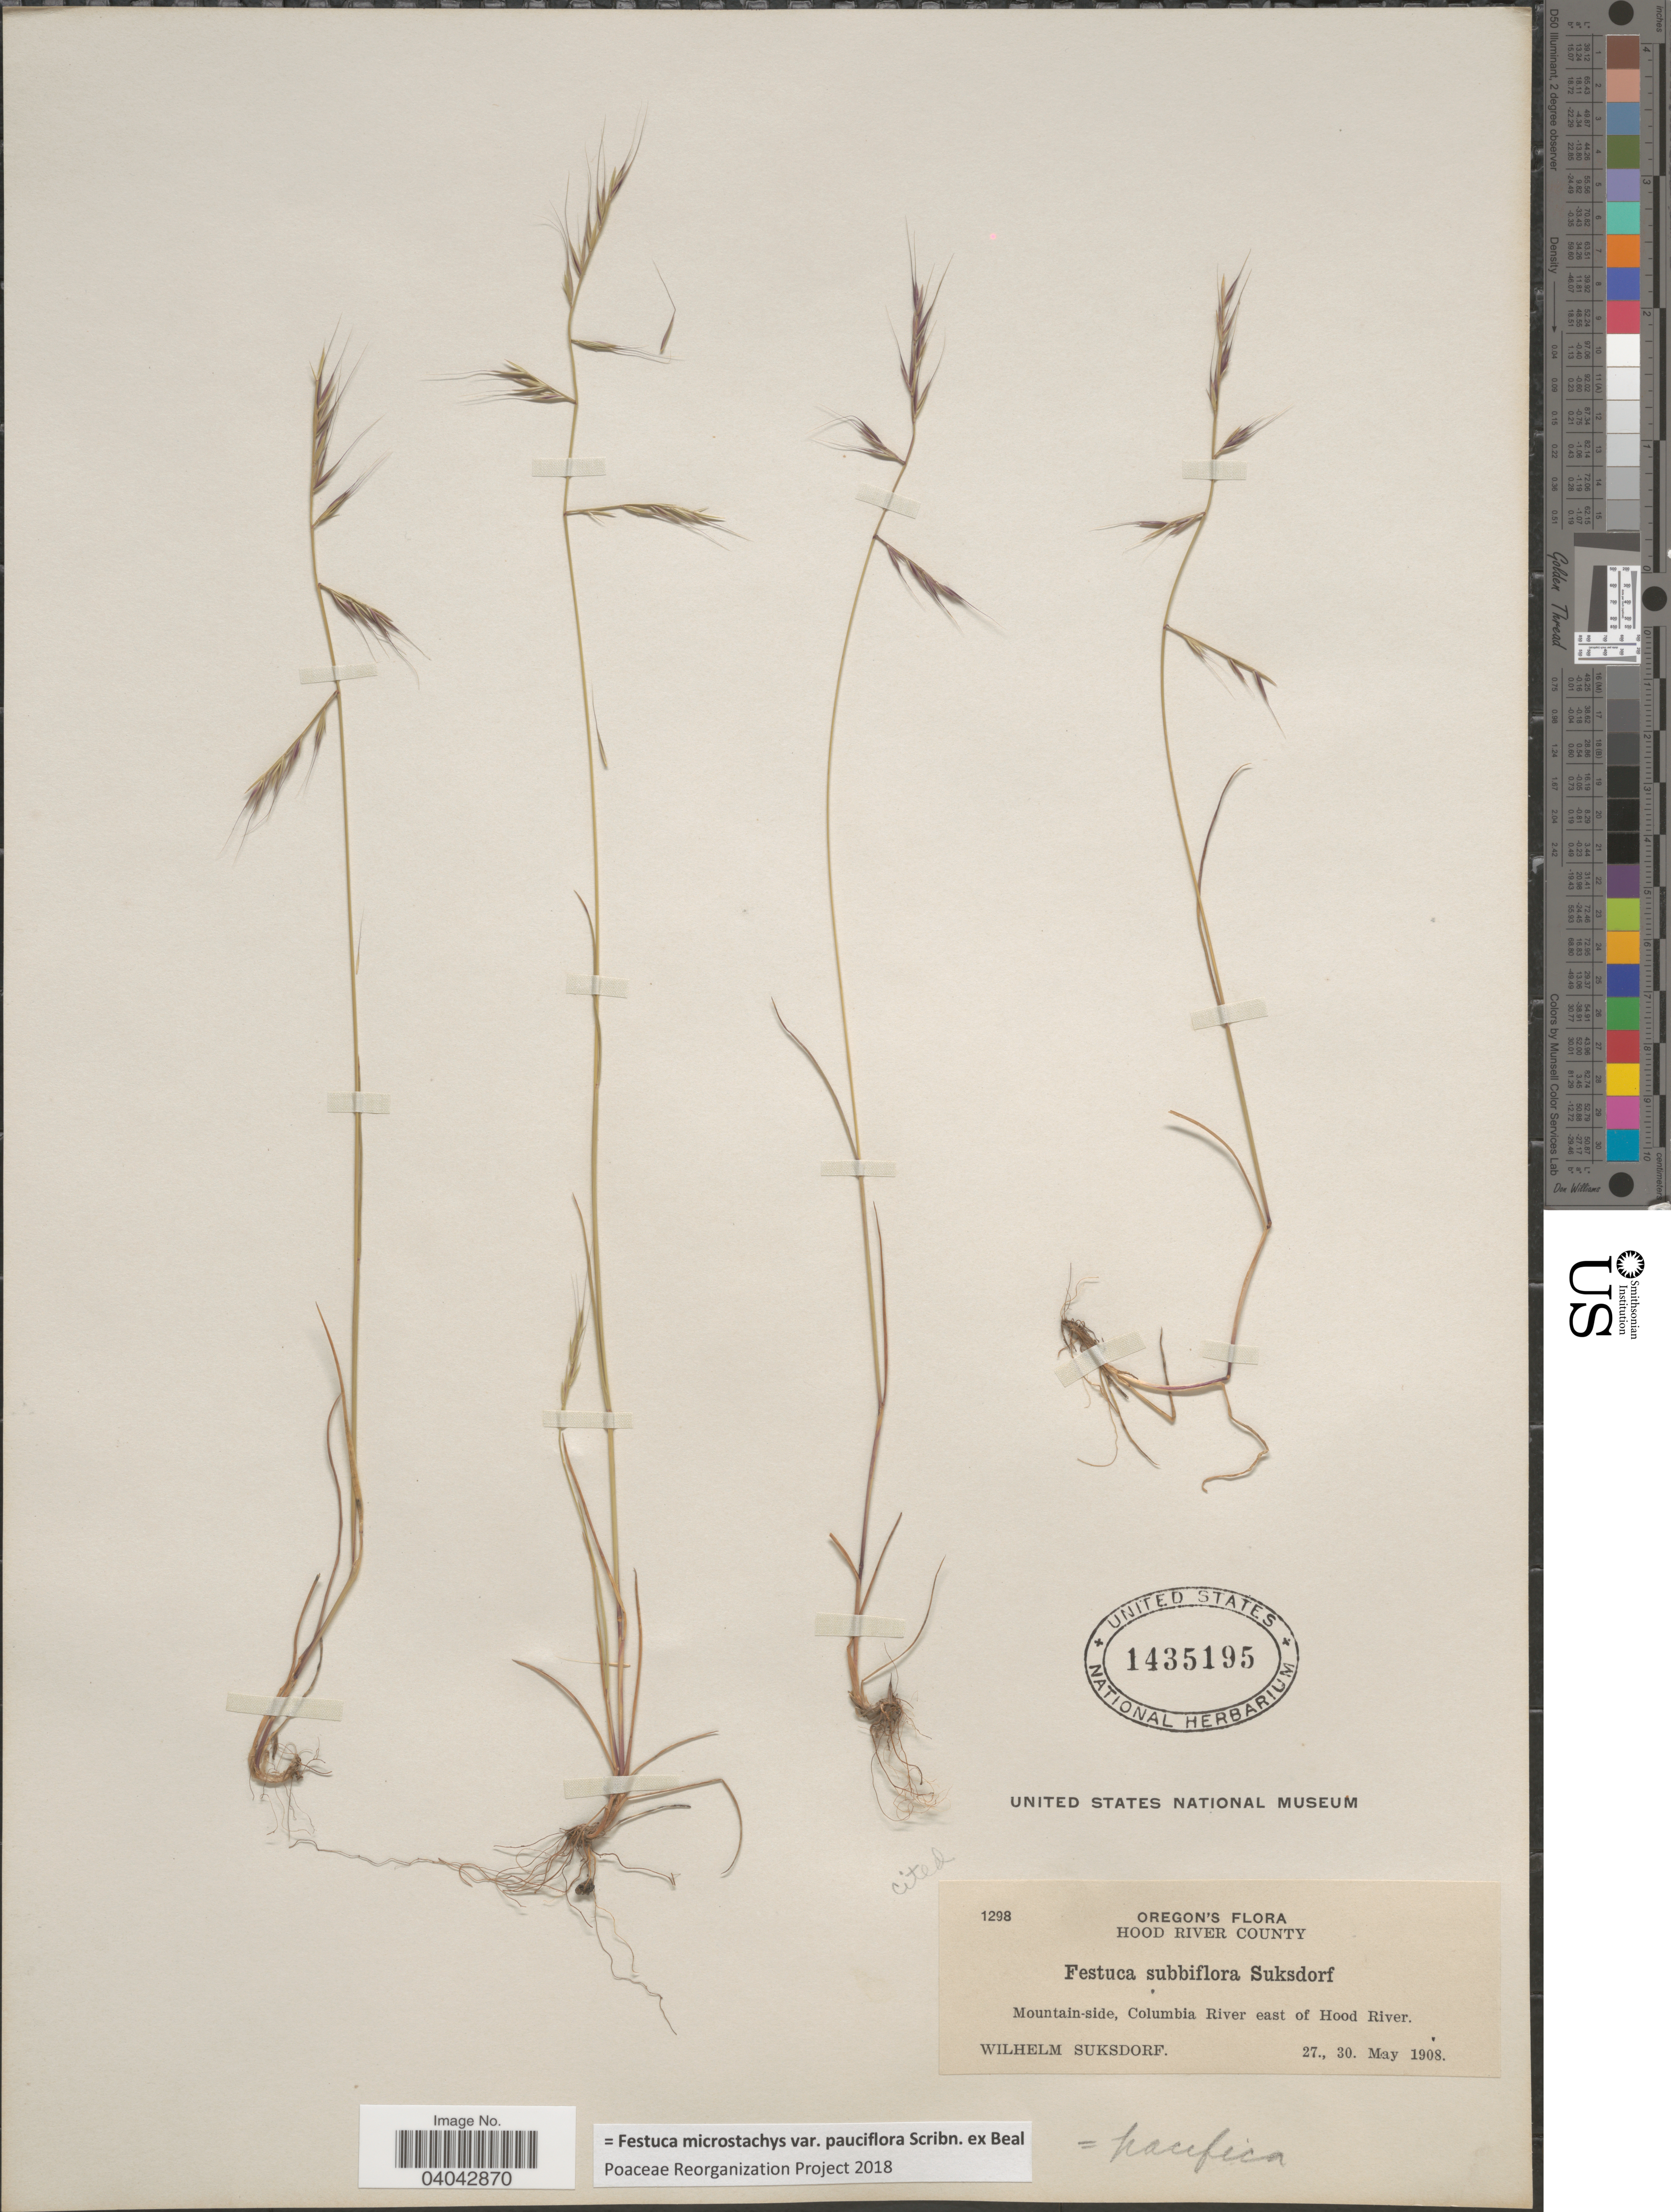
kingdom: Plantae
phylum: Tracheophyta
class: Liliopsida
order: Poales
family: Poaceae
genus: Festuca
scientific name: Festuca microstachys var. pauciflora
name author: Scribn. ex W.J. Beal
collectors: W. N. Suksdorf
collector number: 1298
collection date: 1908-05-27/1908-05-30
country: United States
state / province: Oregon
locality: Hood River County. Mountain-side, Columbia River east of Hood River.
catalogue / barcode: US 1435195